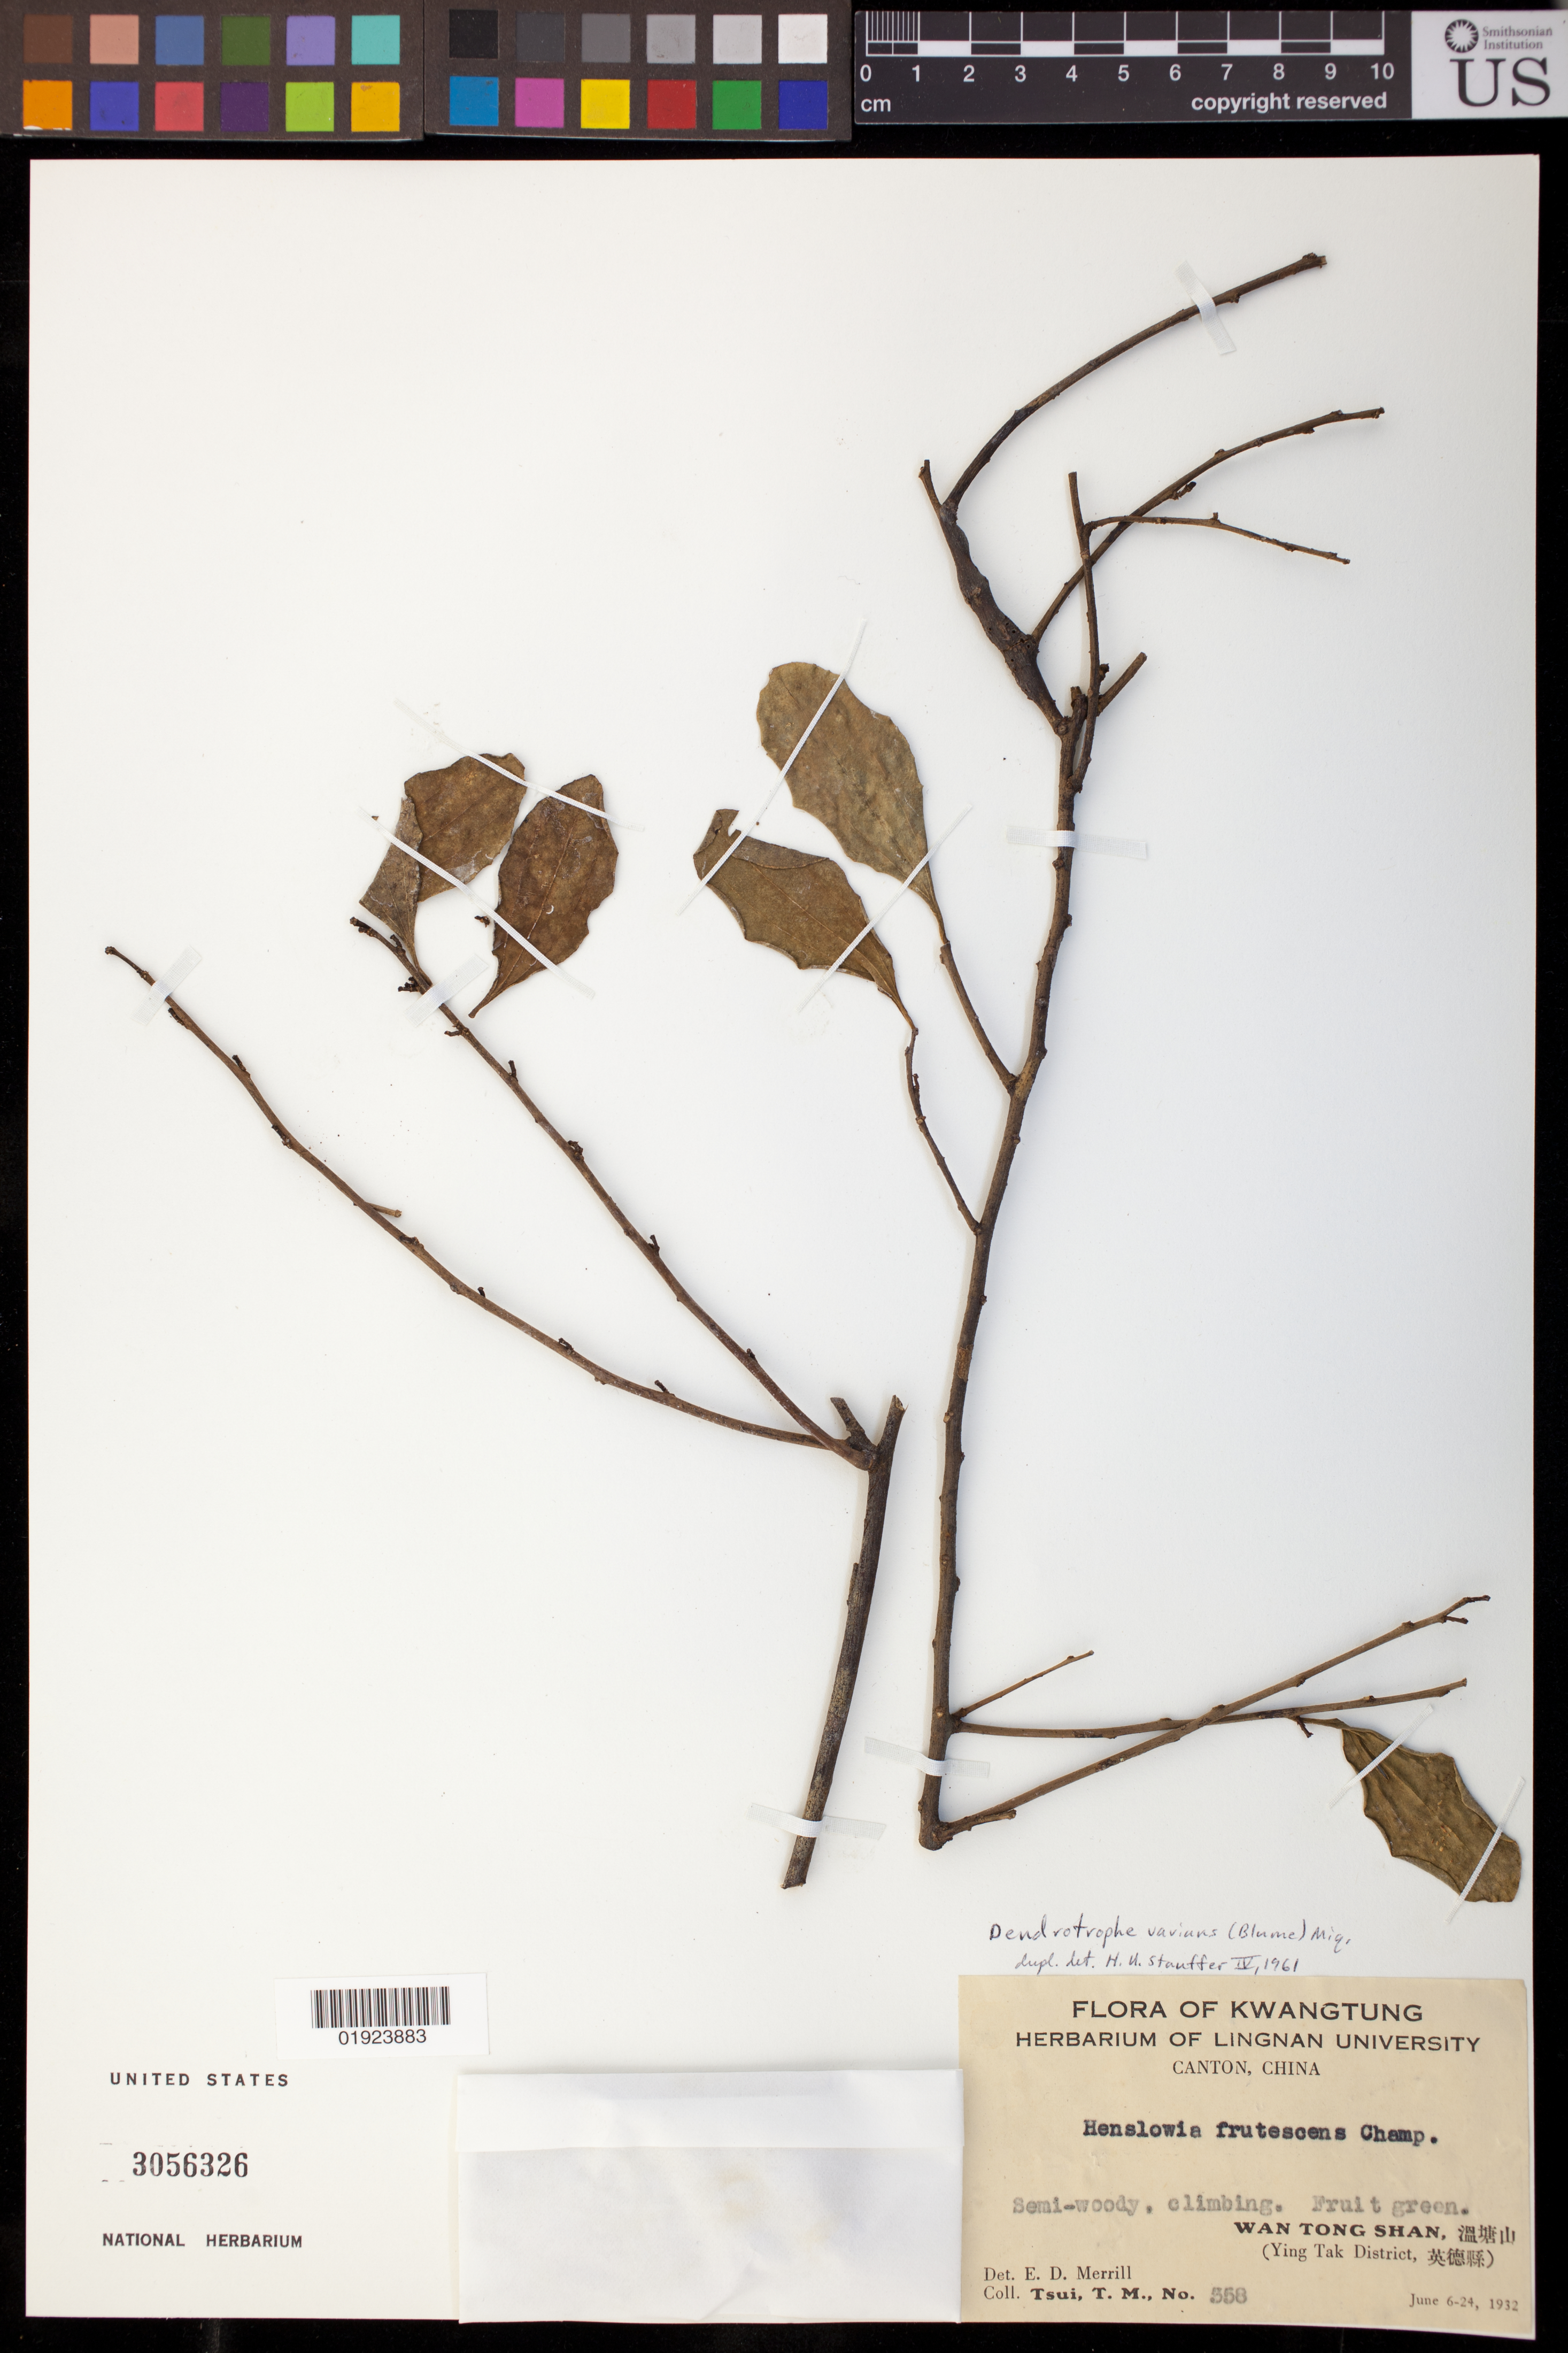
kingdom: Plantae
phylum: Tracheophyta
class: Magnoliopsida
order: Santalales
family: Amphorogynaceae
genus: Dendrotrophe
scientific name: Dendrotrophe varians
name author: (Blume) Miq.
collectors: T. Tsui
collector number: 558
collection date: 1932-06-02/1932-06-24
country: China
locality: WAN TONG SHAN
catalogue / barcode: US 3056326